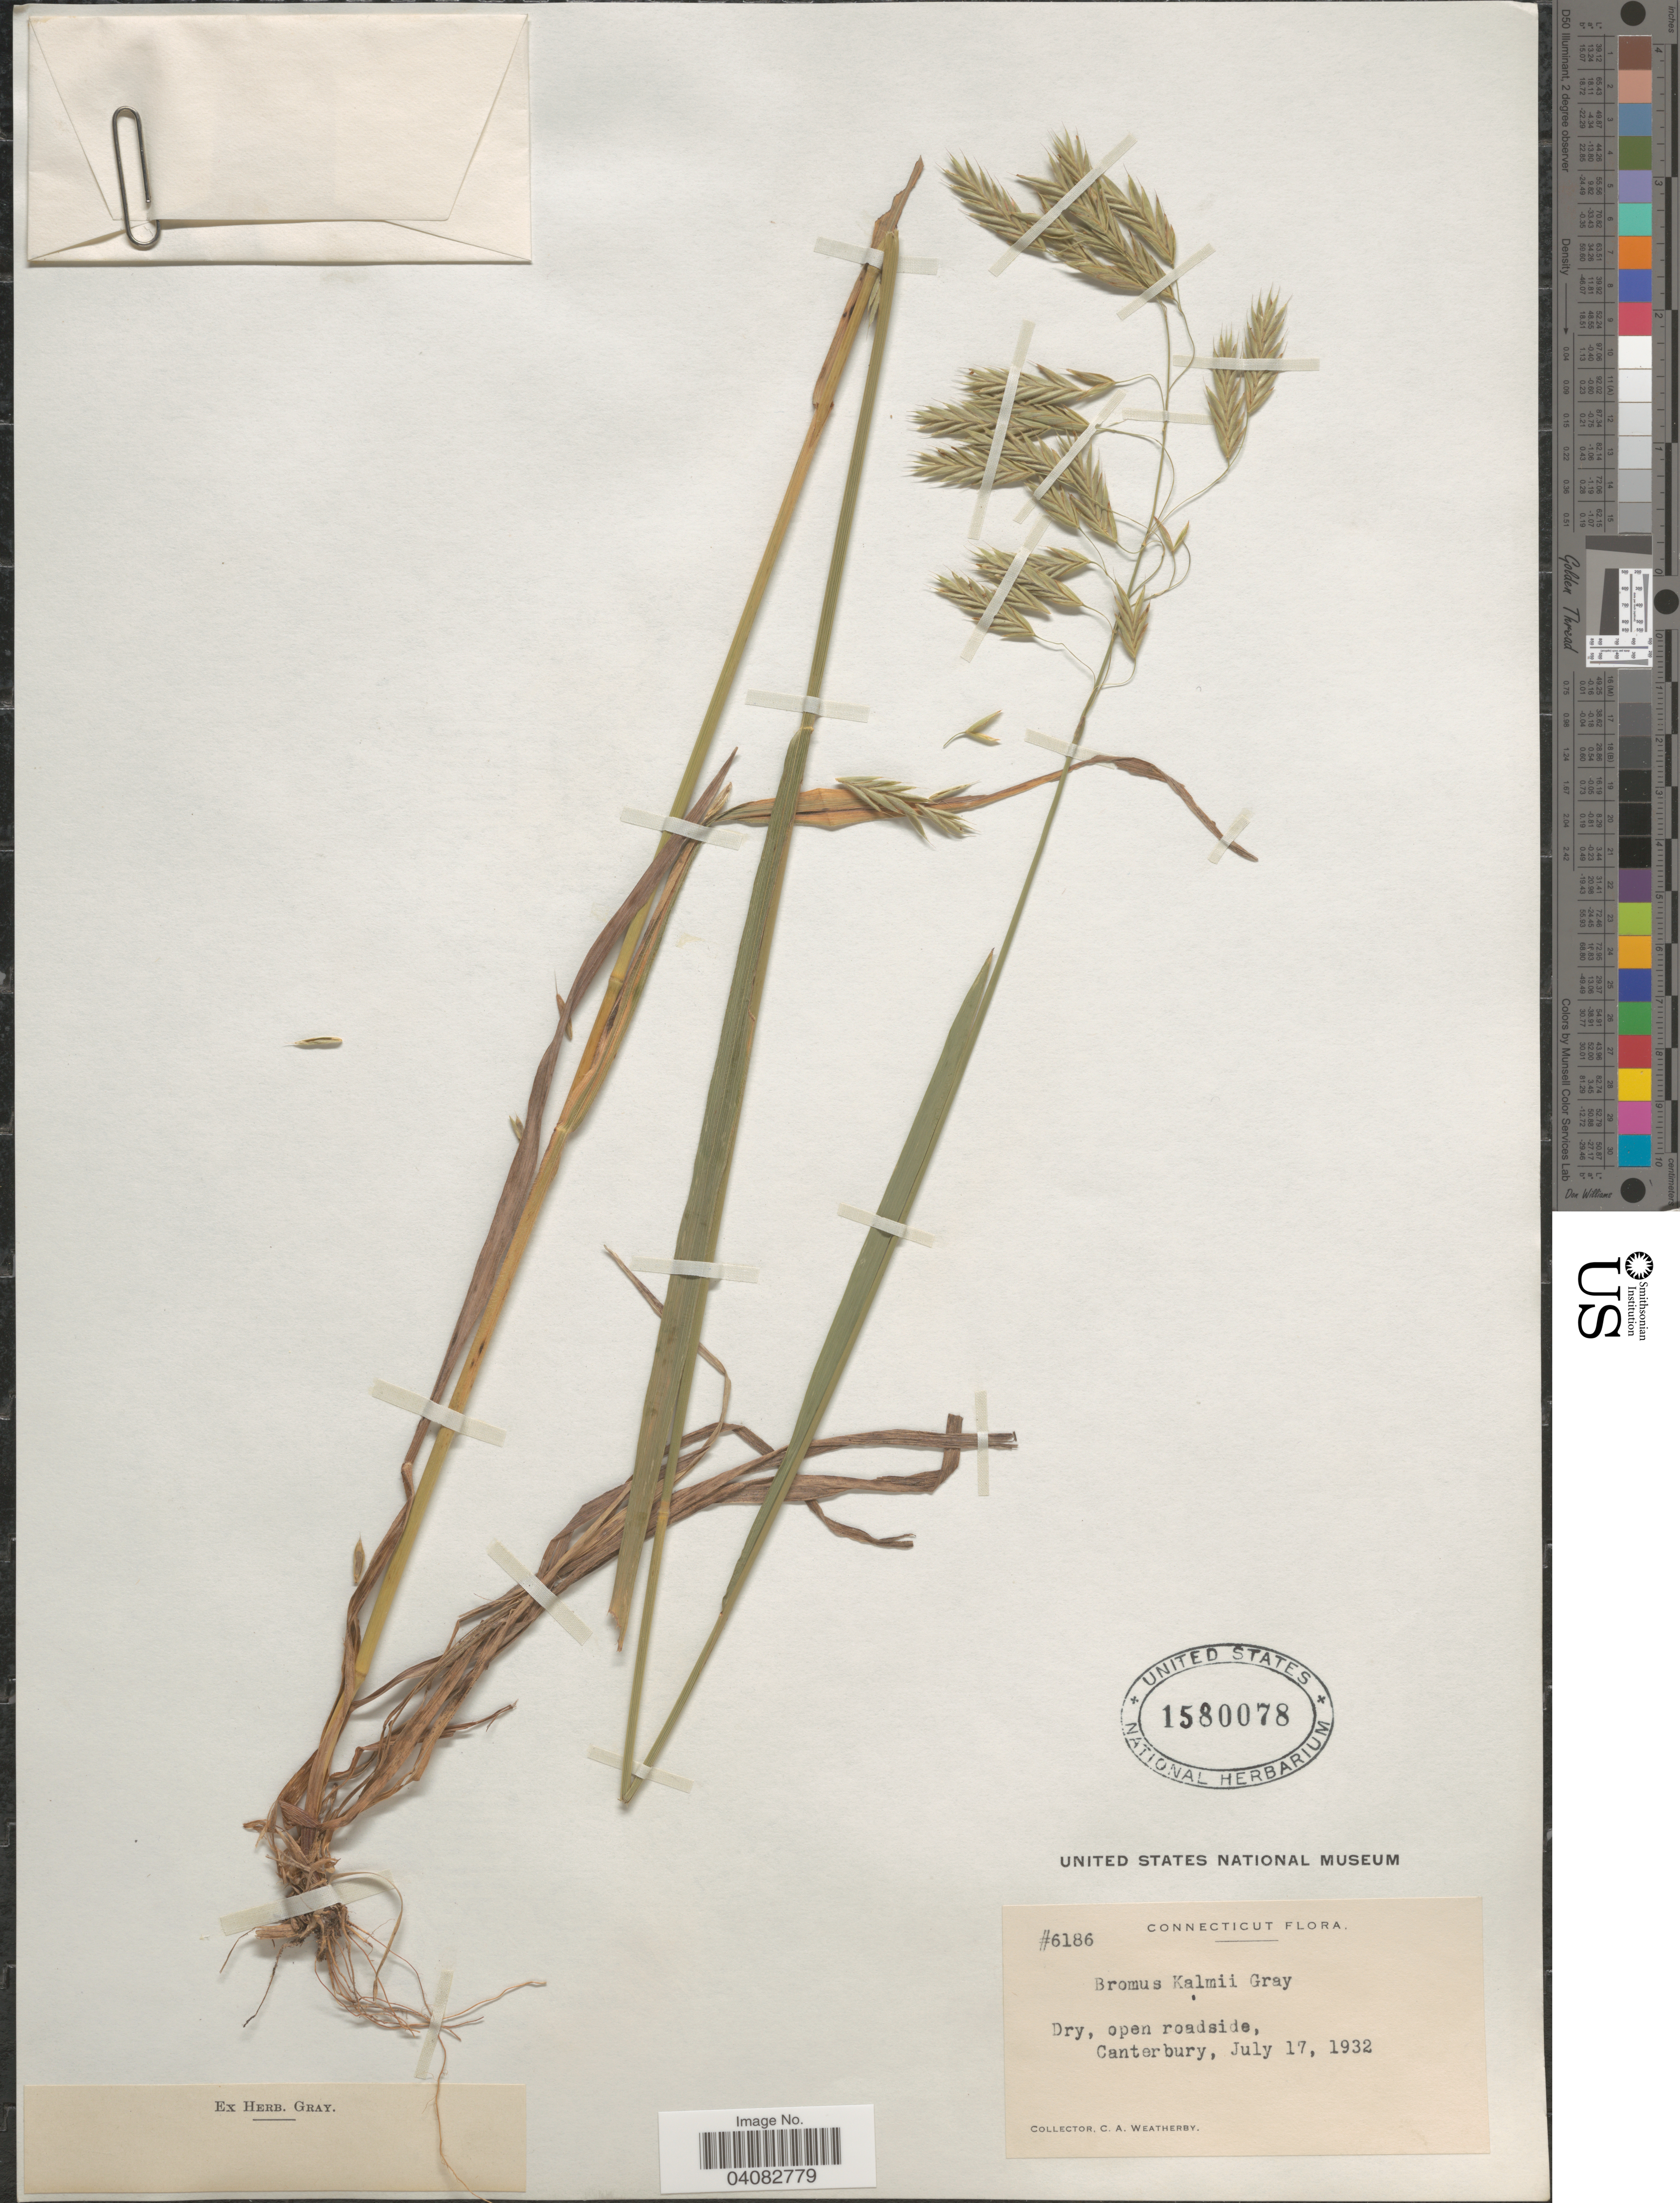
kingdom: Plantae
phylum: Tracheophyta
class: Liliopsida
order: Poales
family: Poaceae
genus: Bromus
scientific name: Bromus kalmii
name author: A. Gray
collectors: C. A. Weatherby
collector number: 6186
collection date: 1932-07-17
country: United States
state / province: Connecticut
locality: Dry, open roadside, Canterbury.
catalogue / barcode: US 1580078